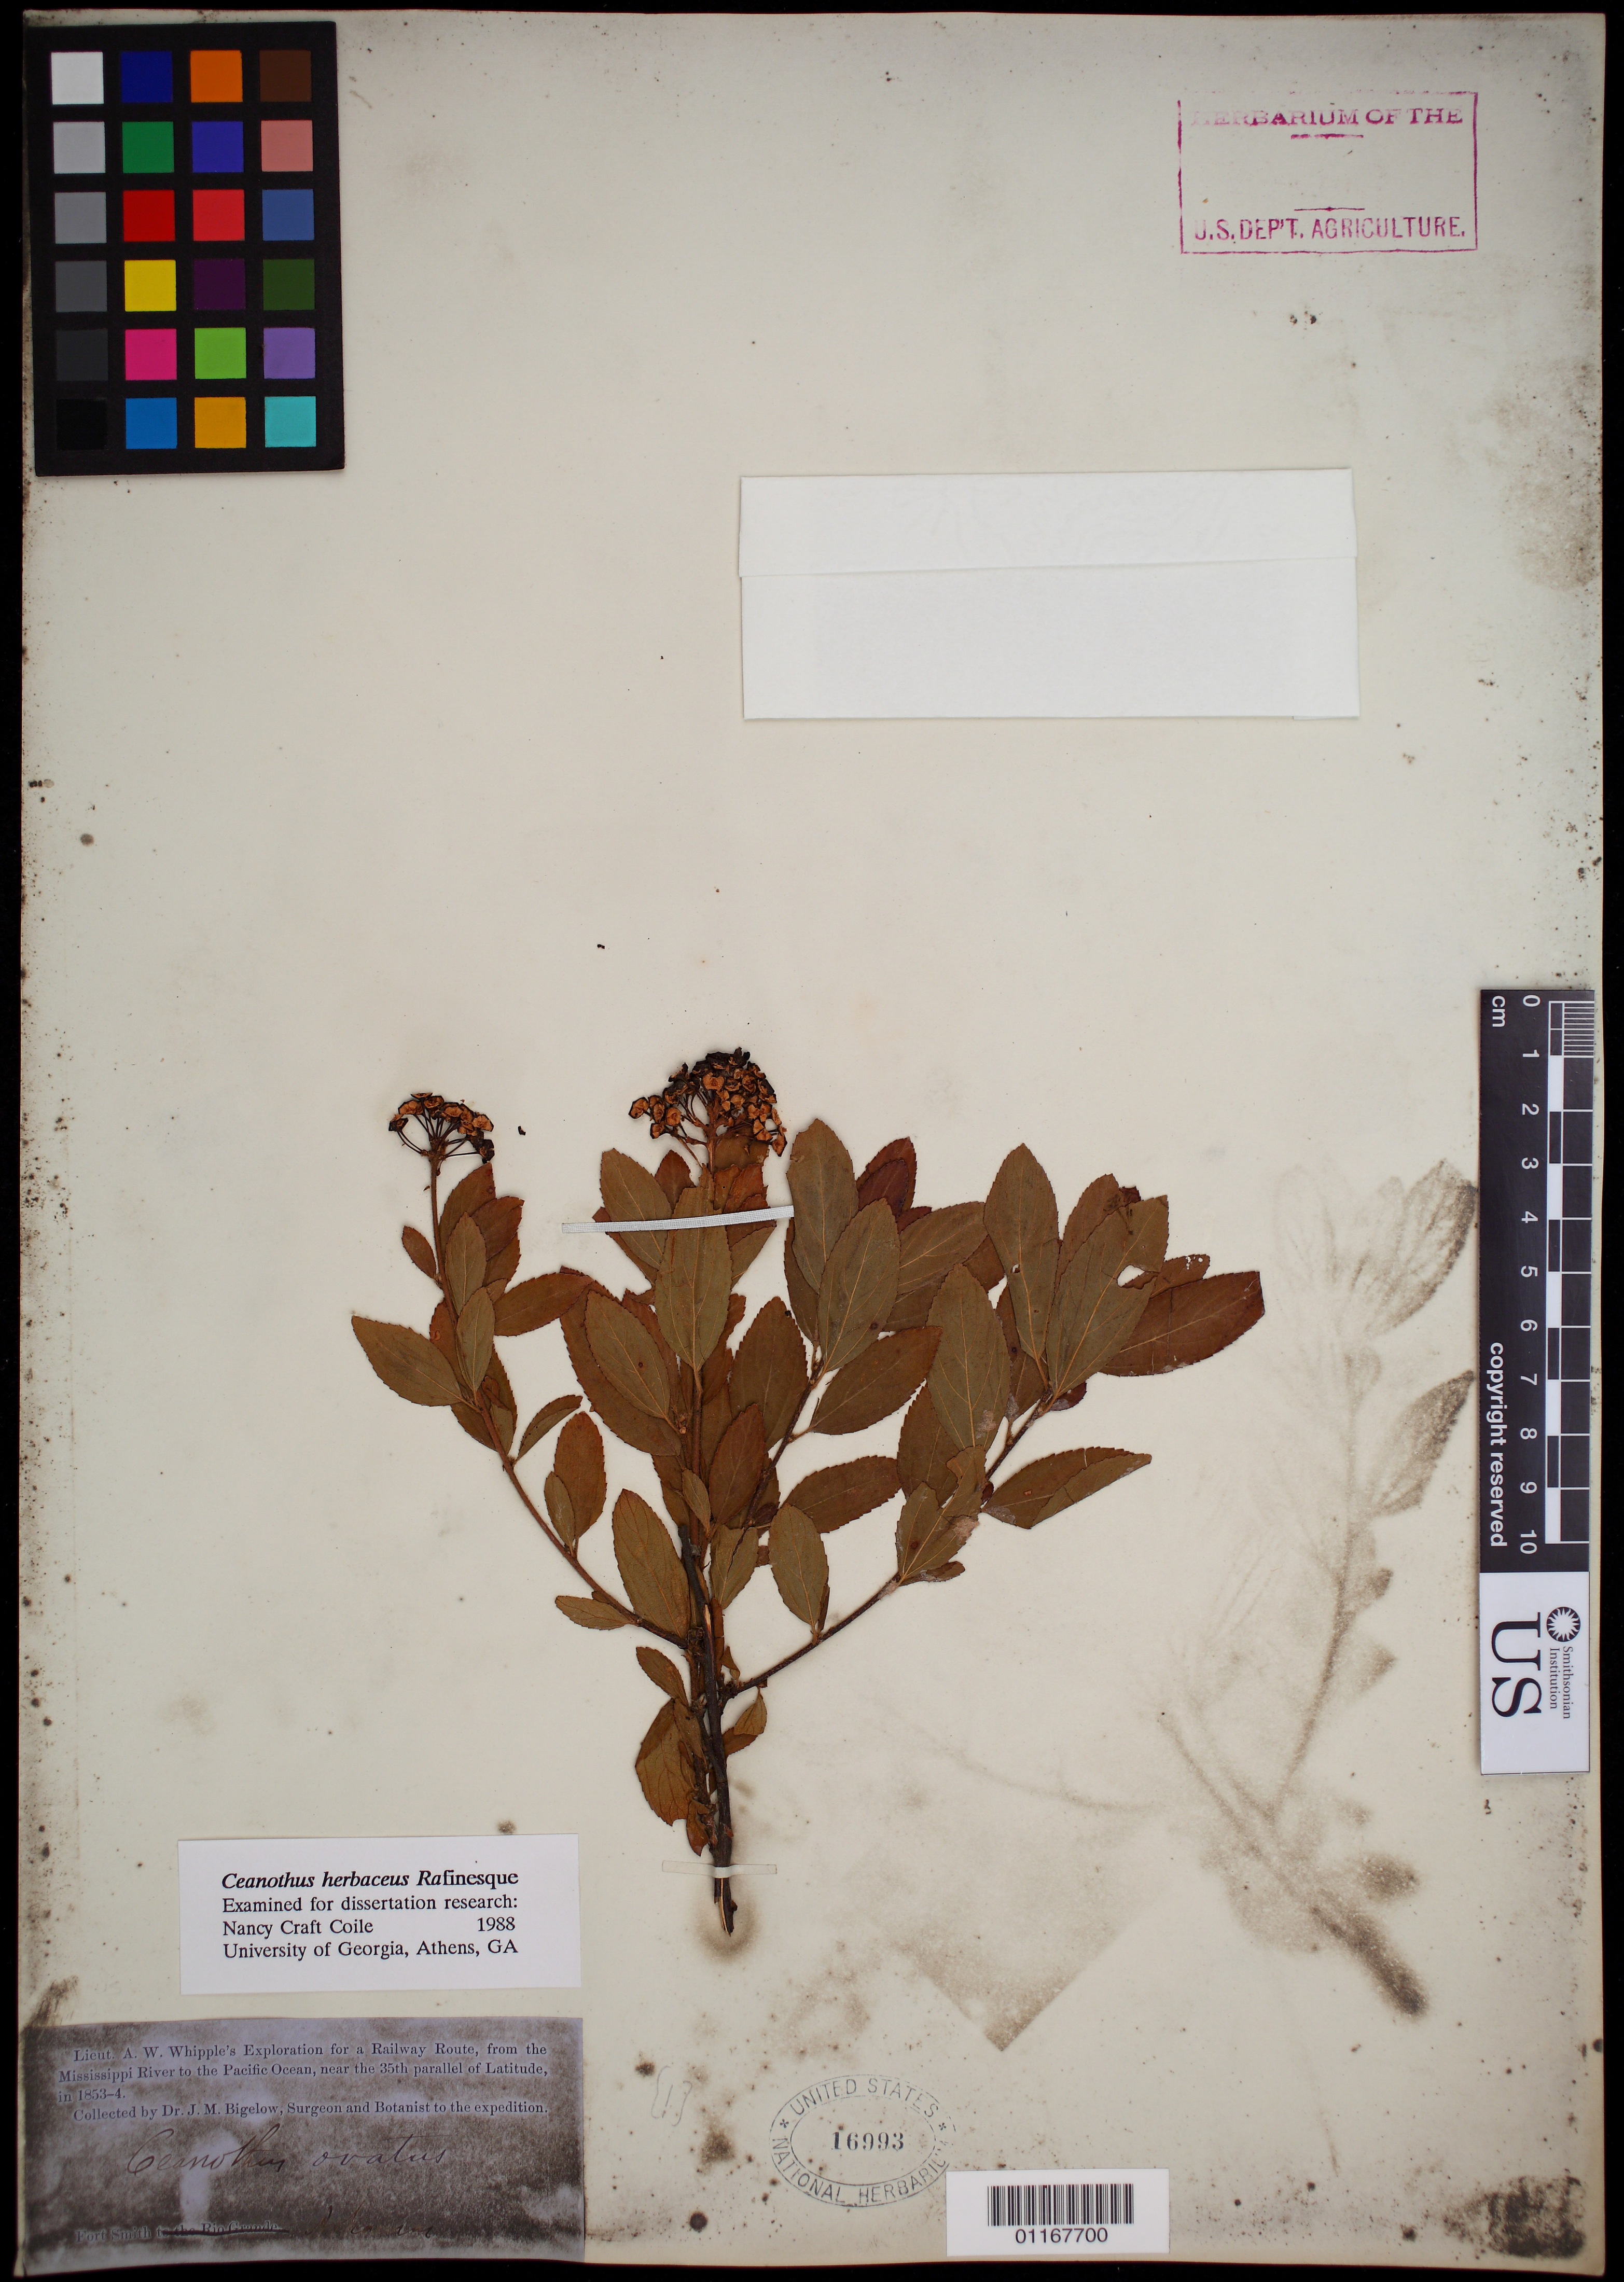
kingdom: Plantae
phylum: Tracheophyta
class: Magnoliopsida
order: Rosales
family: Rhamnaceae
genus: Ceanothus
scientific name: Ceanothus herbaceus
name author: Raf.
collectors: J. M. Bigelow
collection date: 1853/1854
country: United States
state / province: Arkansas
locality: Fort Smith.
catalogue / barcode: US 16993